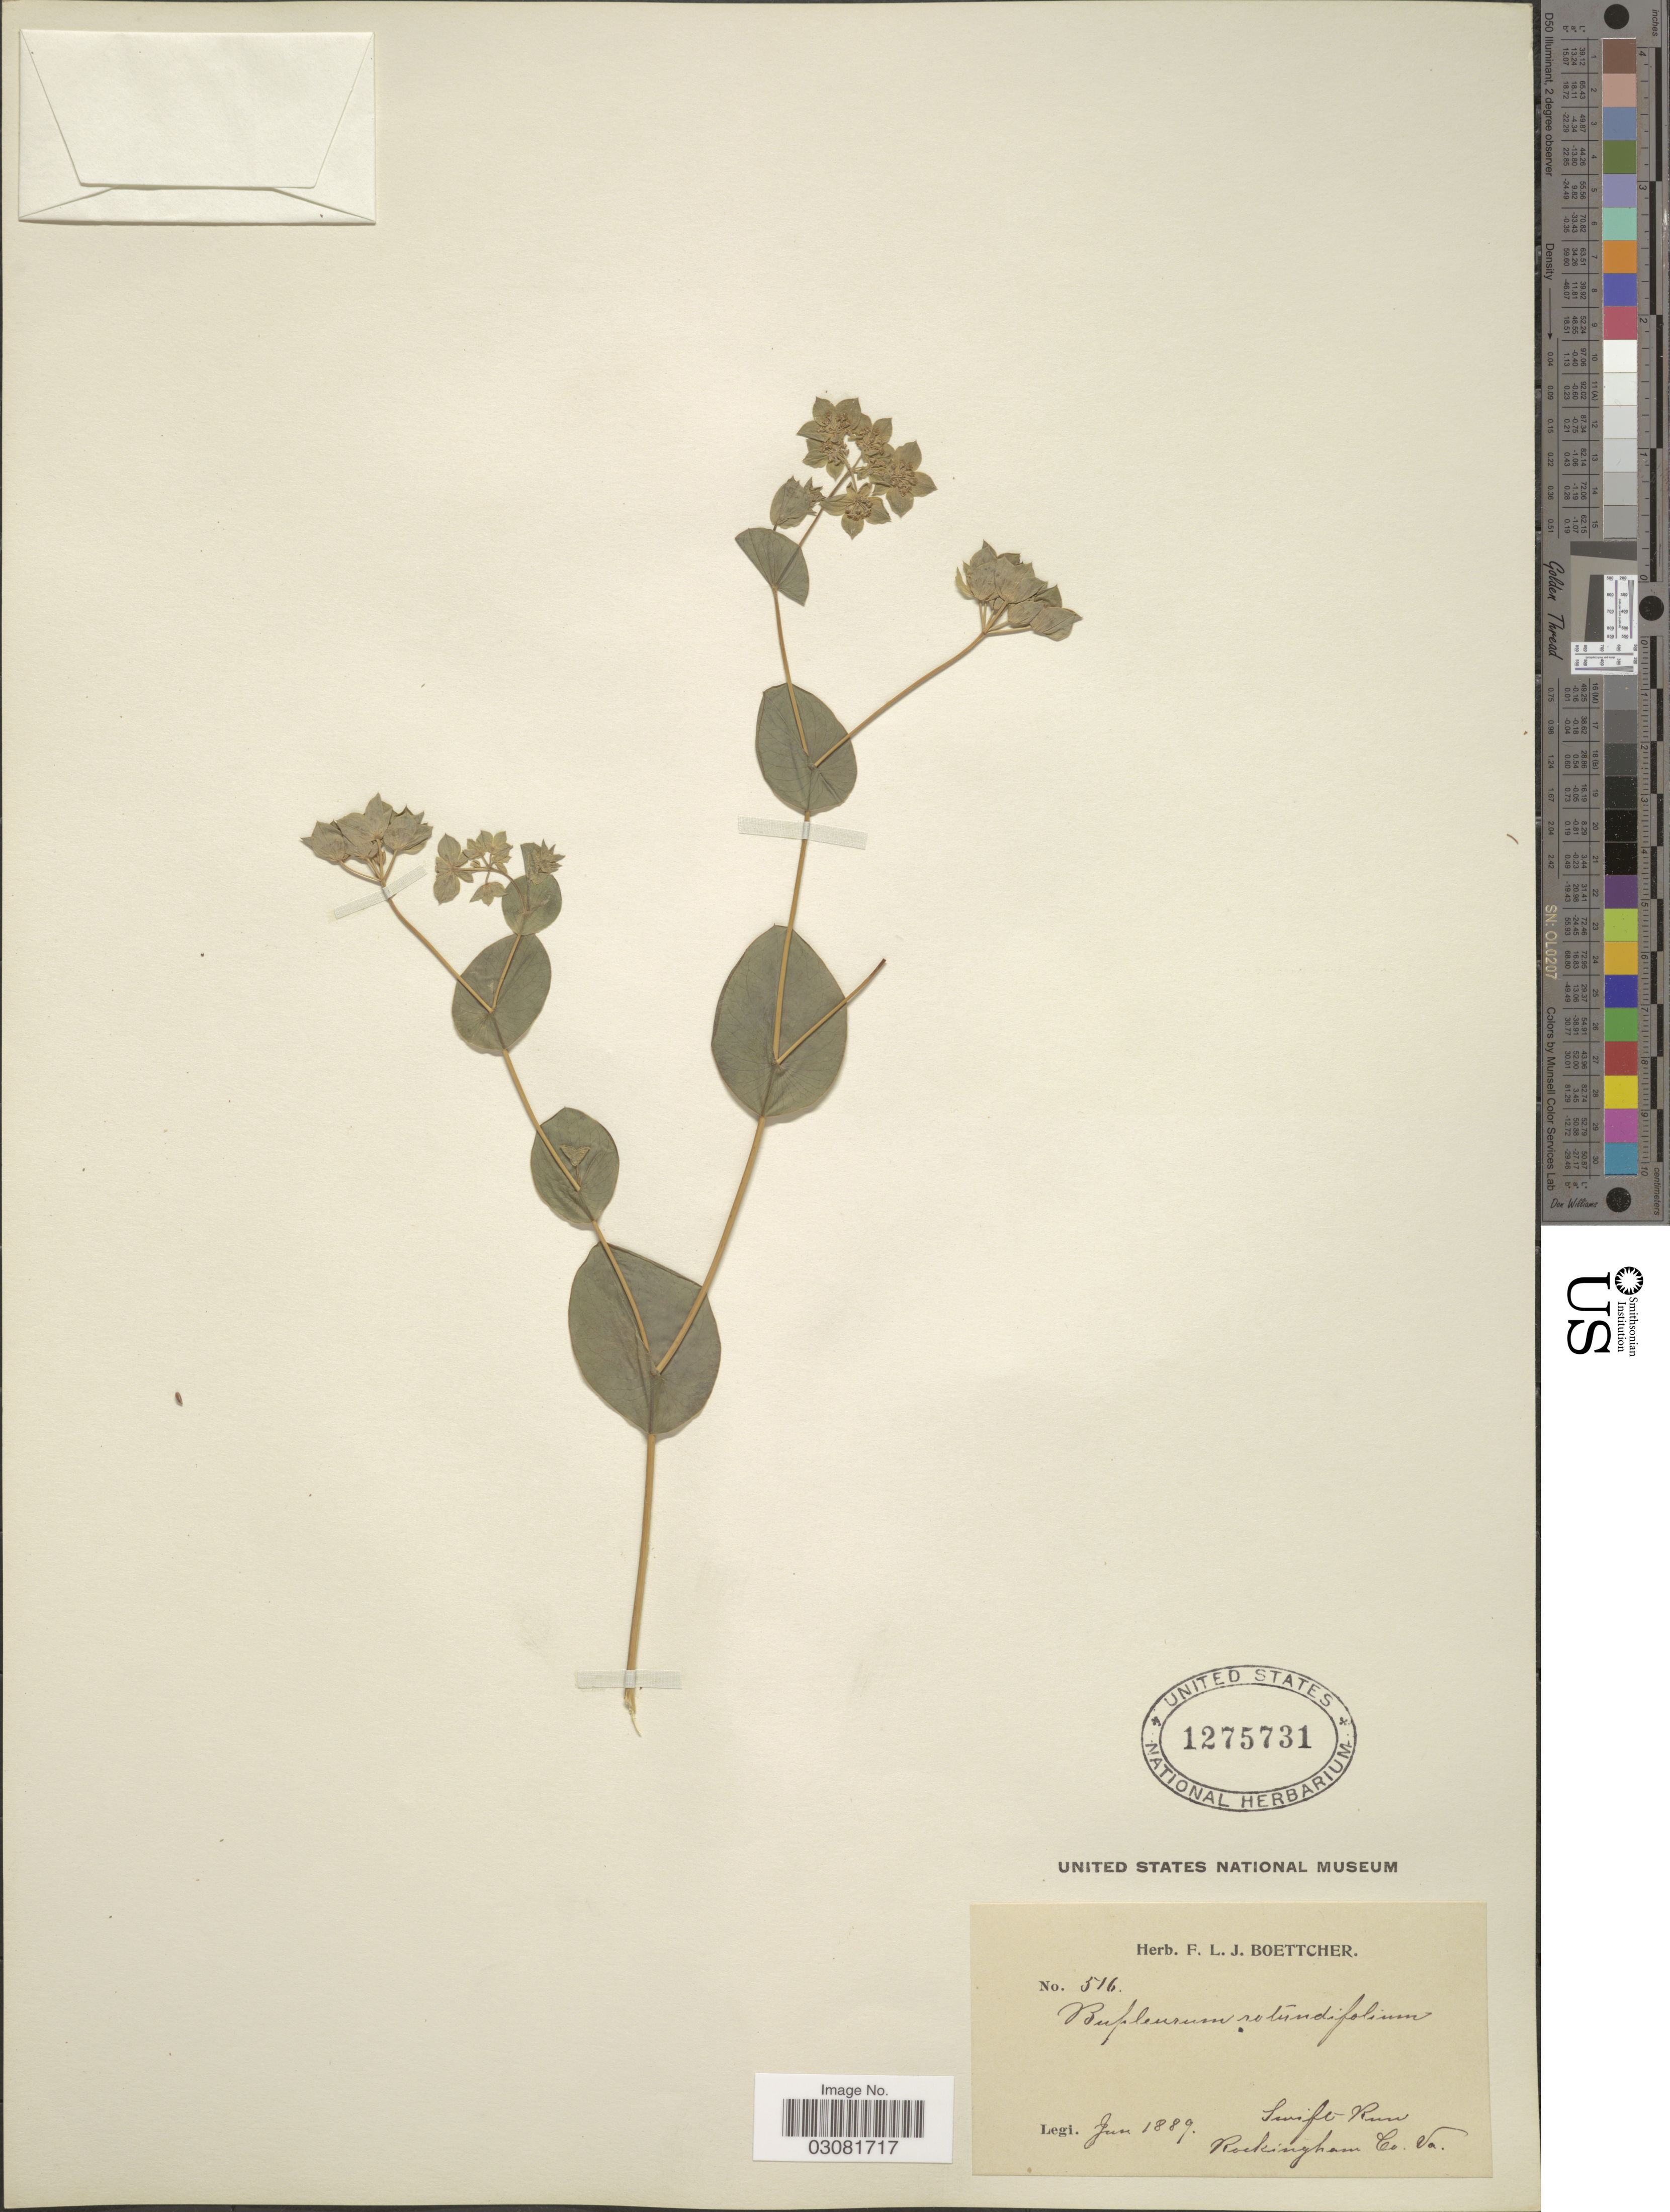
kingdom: Plantae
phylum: Tracheophyta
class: Magnoliopsida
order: Apiales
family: Apiaceae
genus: Bupleurum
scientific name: Bupleurum rotundifolium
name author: L.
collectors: ex herb. F. L. J. Boettcher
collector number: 516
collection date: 1889-06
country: United States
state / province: Virginia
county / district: Rockingham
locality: Swift Run, Rockingham Co.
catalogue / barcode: US 1275731